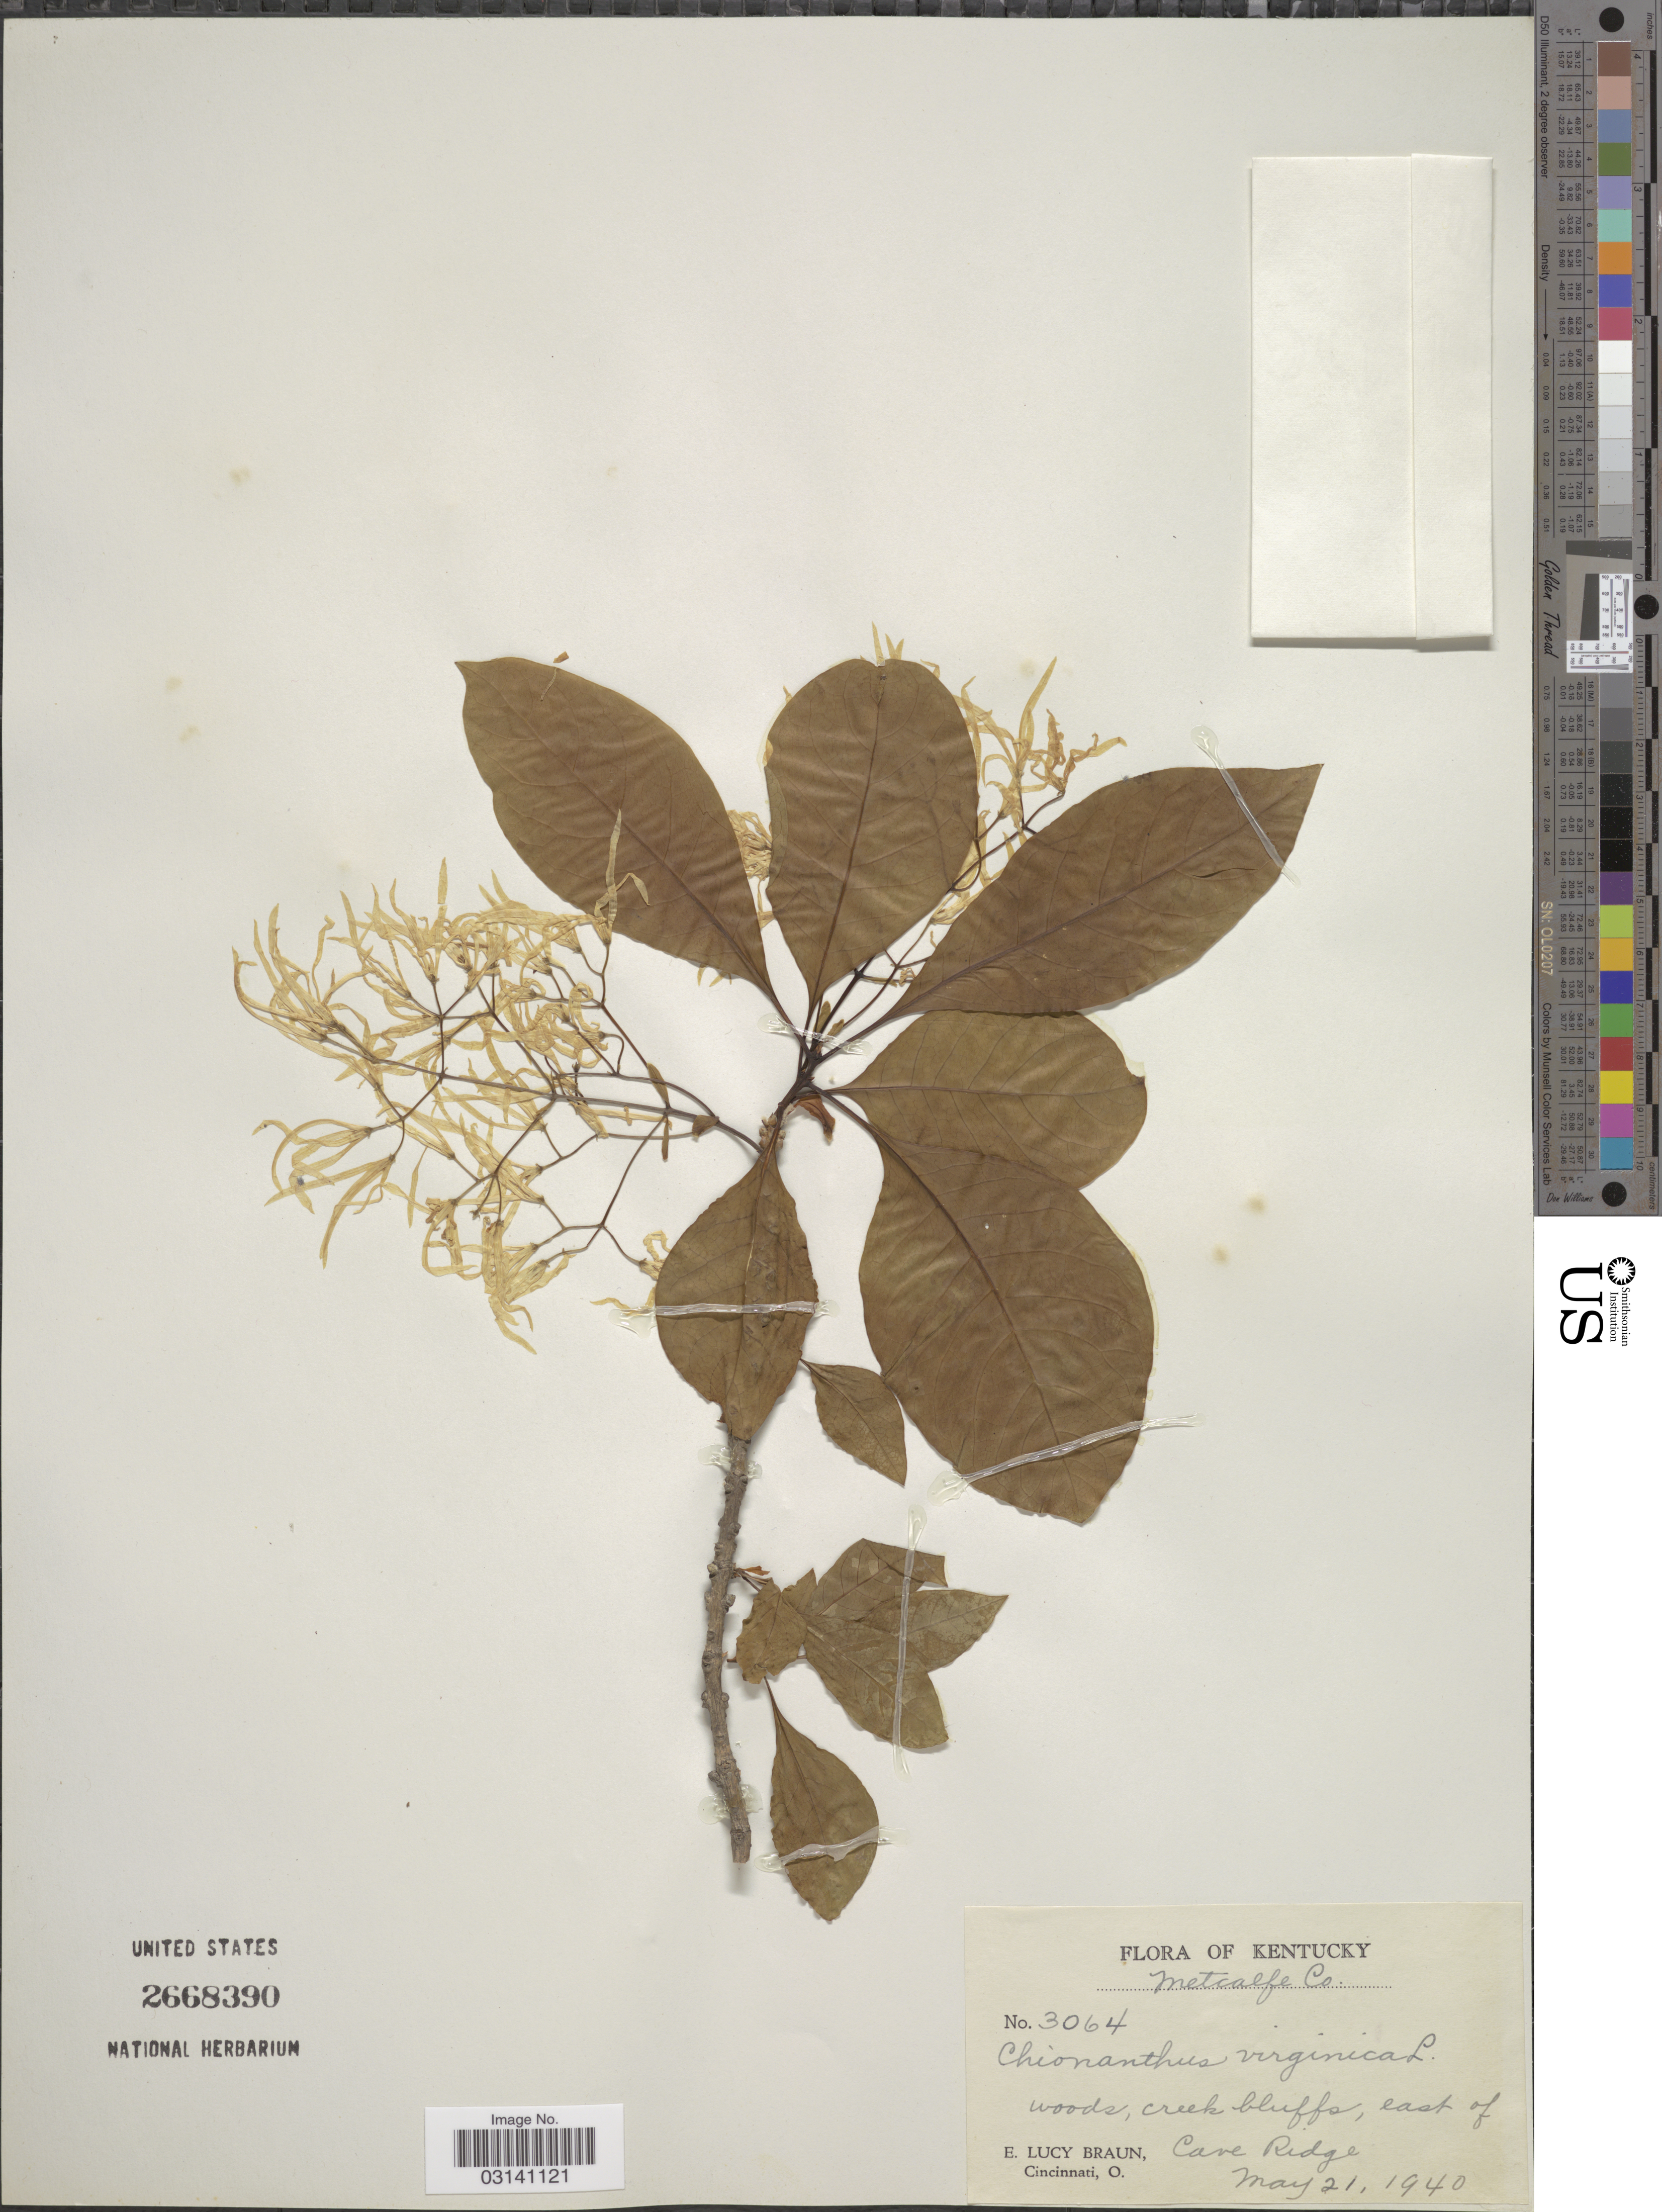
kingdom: Plantae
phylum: Tracheophyta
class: Magnoliopsida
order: Lamiales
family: Oleaceae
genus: Chionanthus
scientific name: Chionanthus virginicus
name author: L.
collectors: E. Braun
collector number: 3064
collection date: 1940-05-21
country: United States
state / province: Kentucky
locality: Metcalfe Co. East of Cave Ridge.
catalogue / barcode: US 2668390